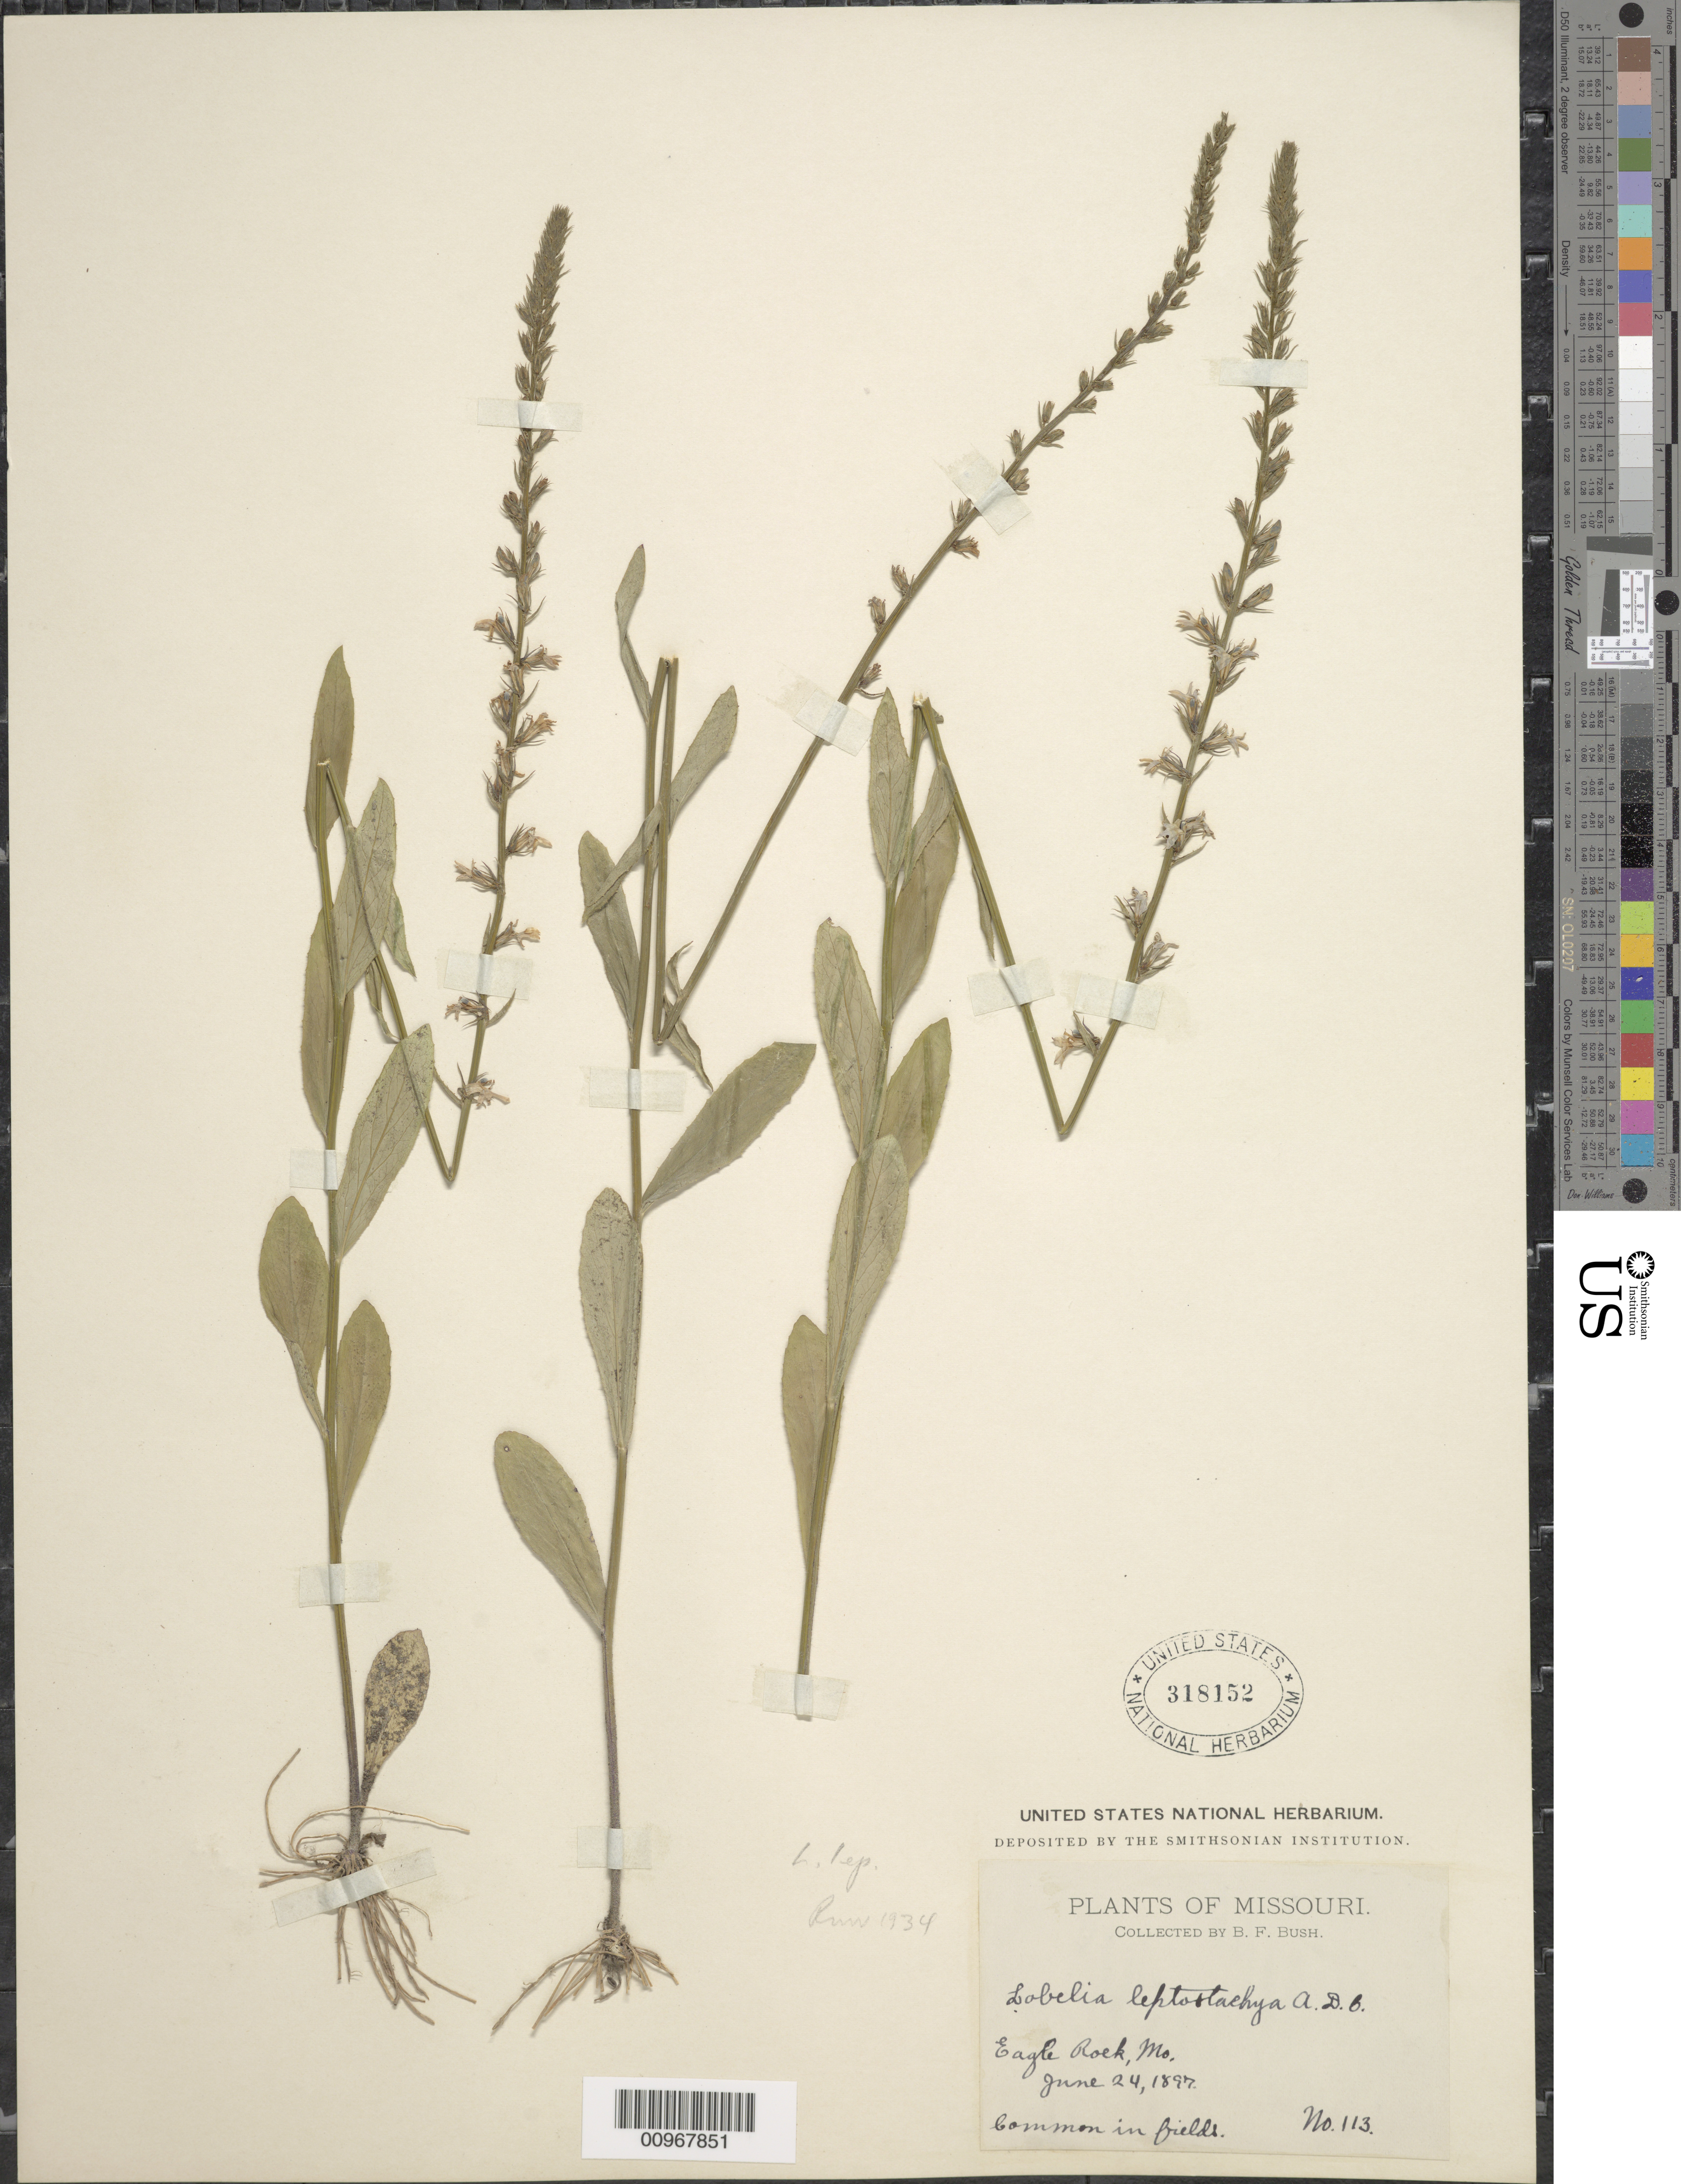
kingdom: Plantae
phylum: Tracheophyta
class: Magnoliopsida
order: Asterales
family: Campanulaceae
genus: Lobelia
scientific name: Lobelia leptostachys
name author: A. DC.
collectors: B. F. Bush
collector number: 113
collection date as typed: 24 Jun 1897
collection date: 1897-06-24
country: United States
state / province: Missouri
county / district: Barry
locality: Eagle Rock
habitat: common in fields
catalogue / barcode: US 318152